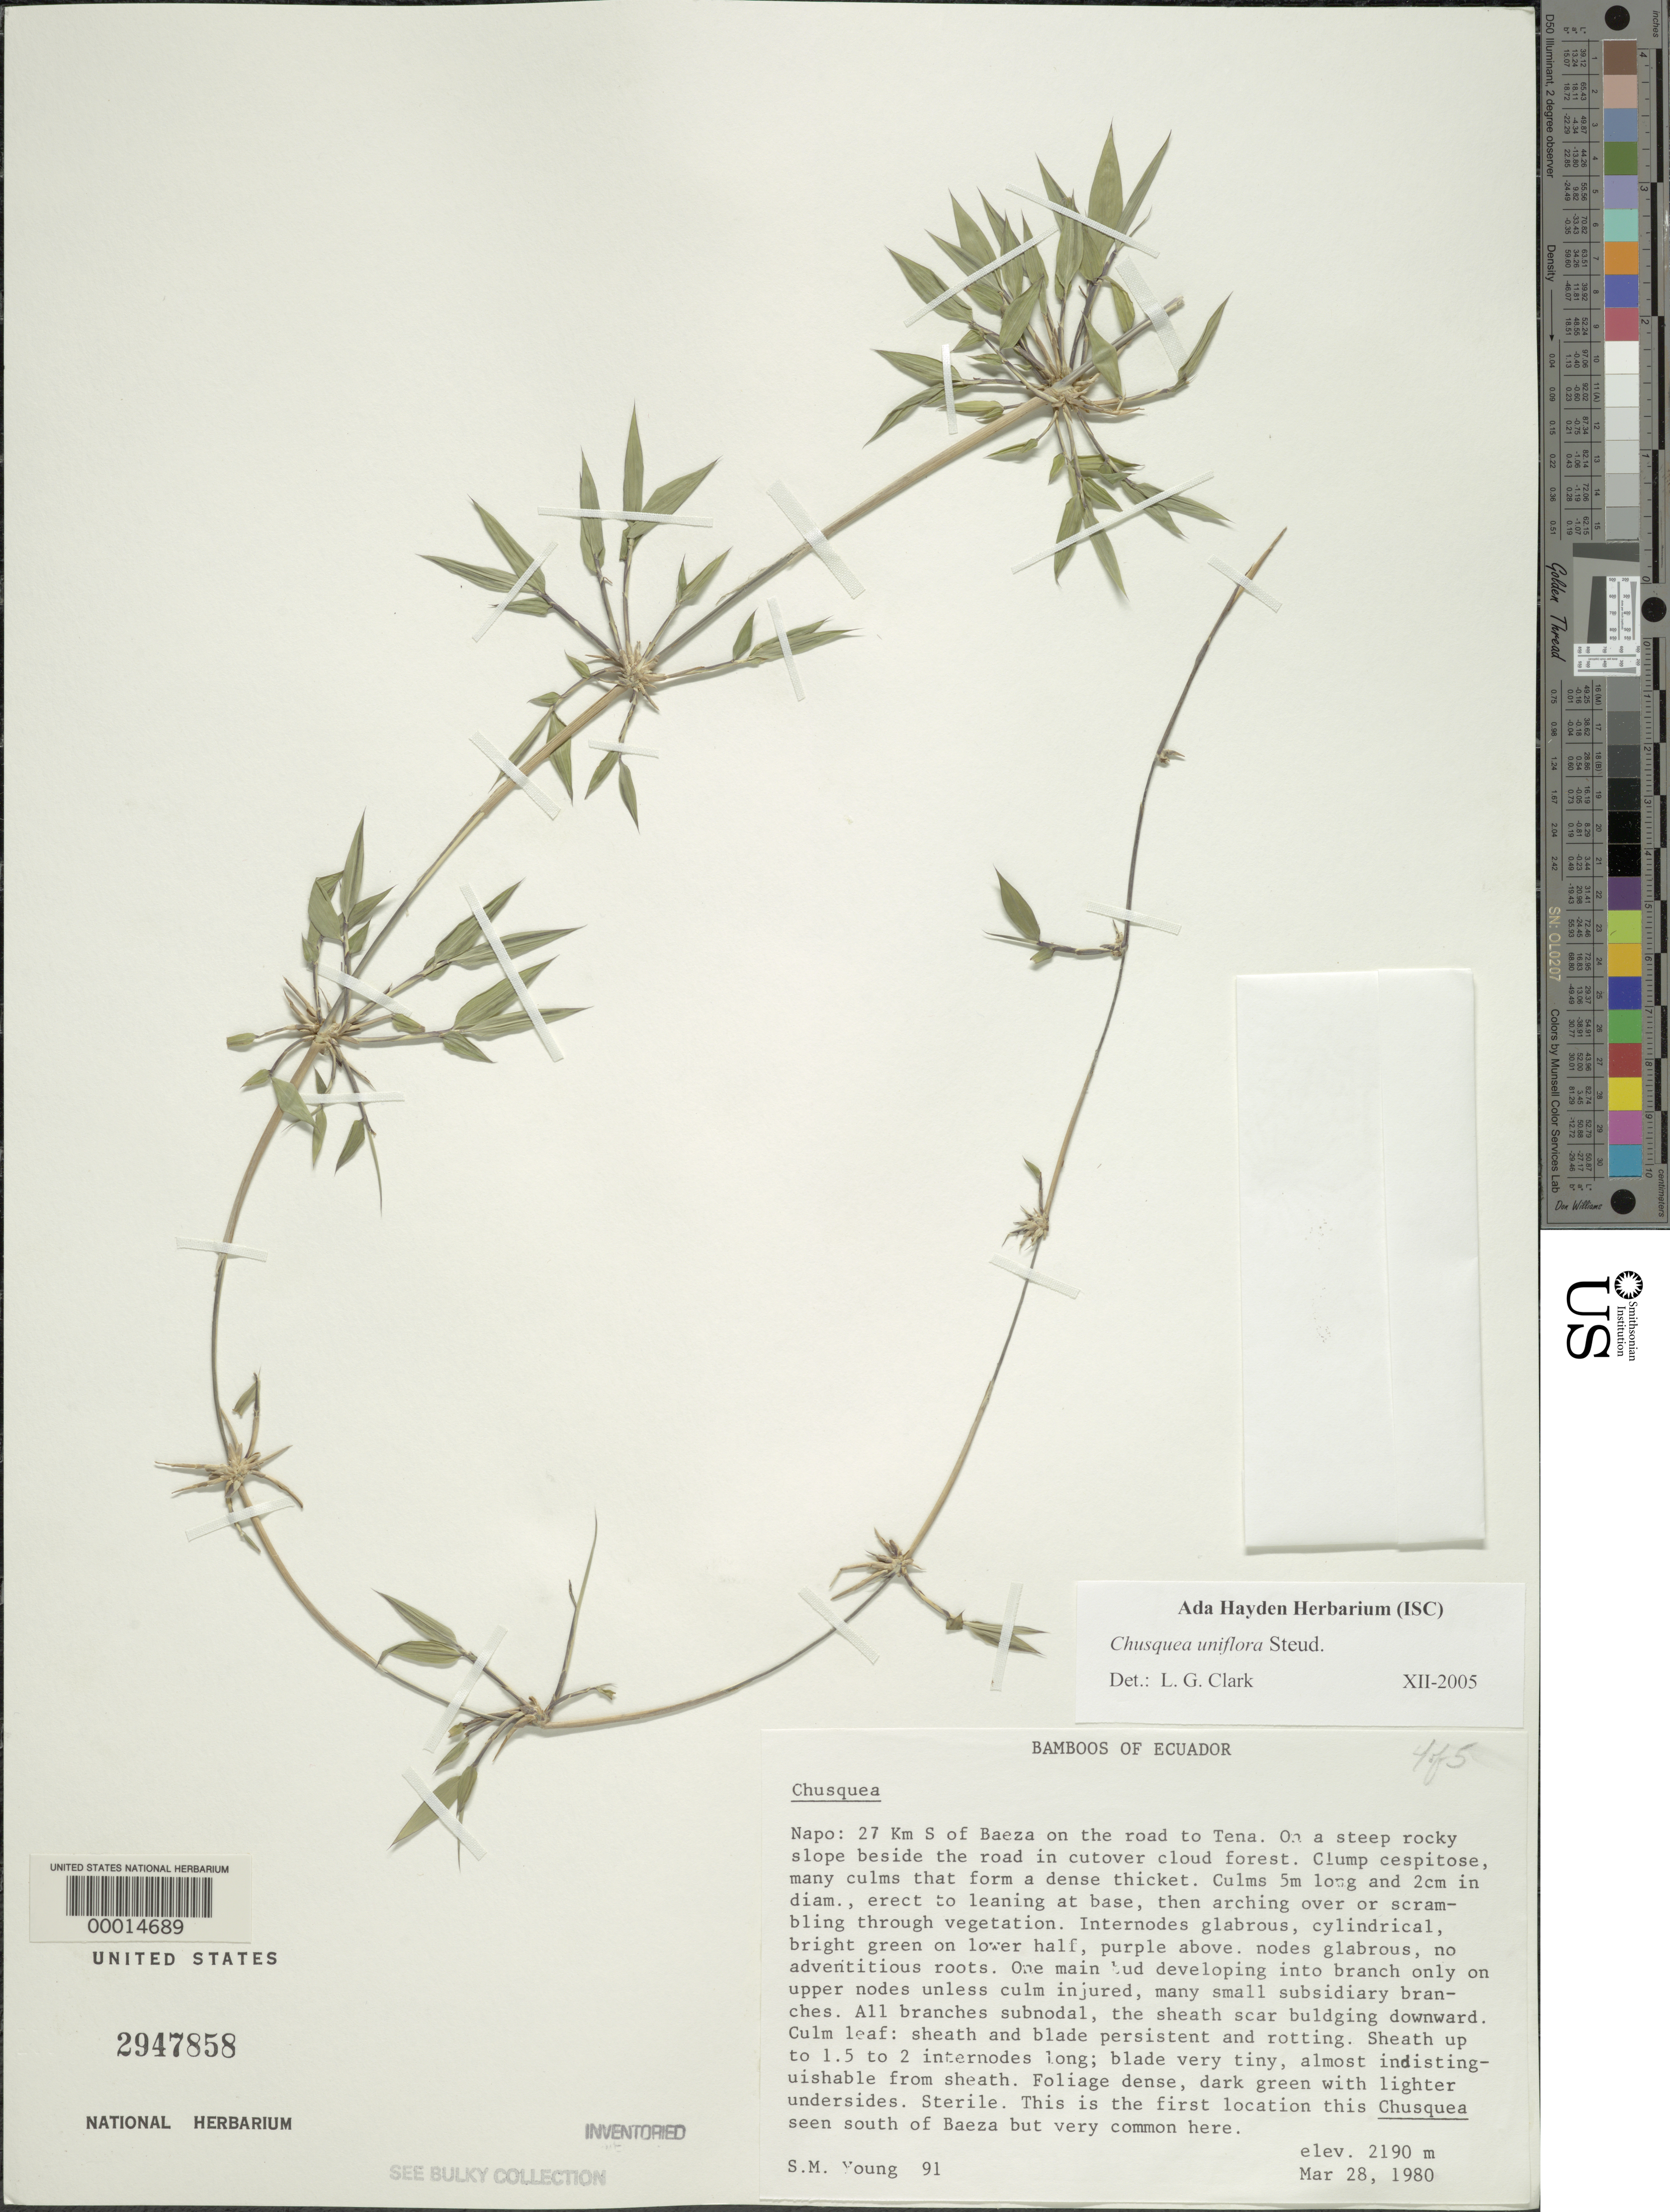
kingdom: Plantae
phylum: Tracheophyta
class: Liliopsida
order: Poales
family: Poaceae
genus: Chusquea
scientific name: Chusquea uniflora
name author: Steud.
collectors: S. Young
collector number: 91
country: Ecuador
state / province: Napo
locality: S of Baeza road to Tena.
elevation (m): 2190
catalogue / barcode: US 2947858